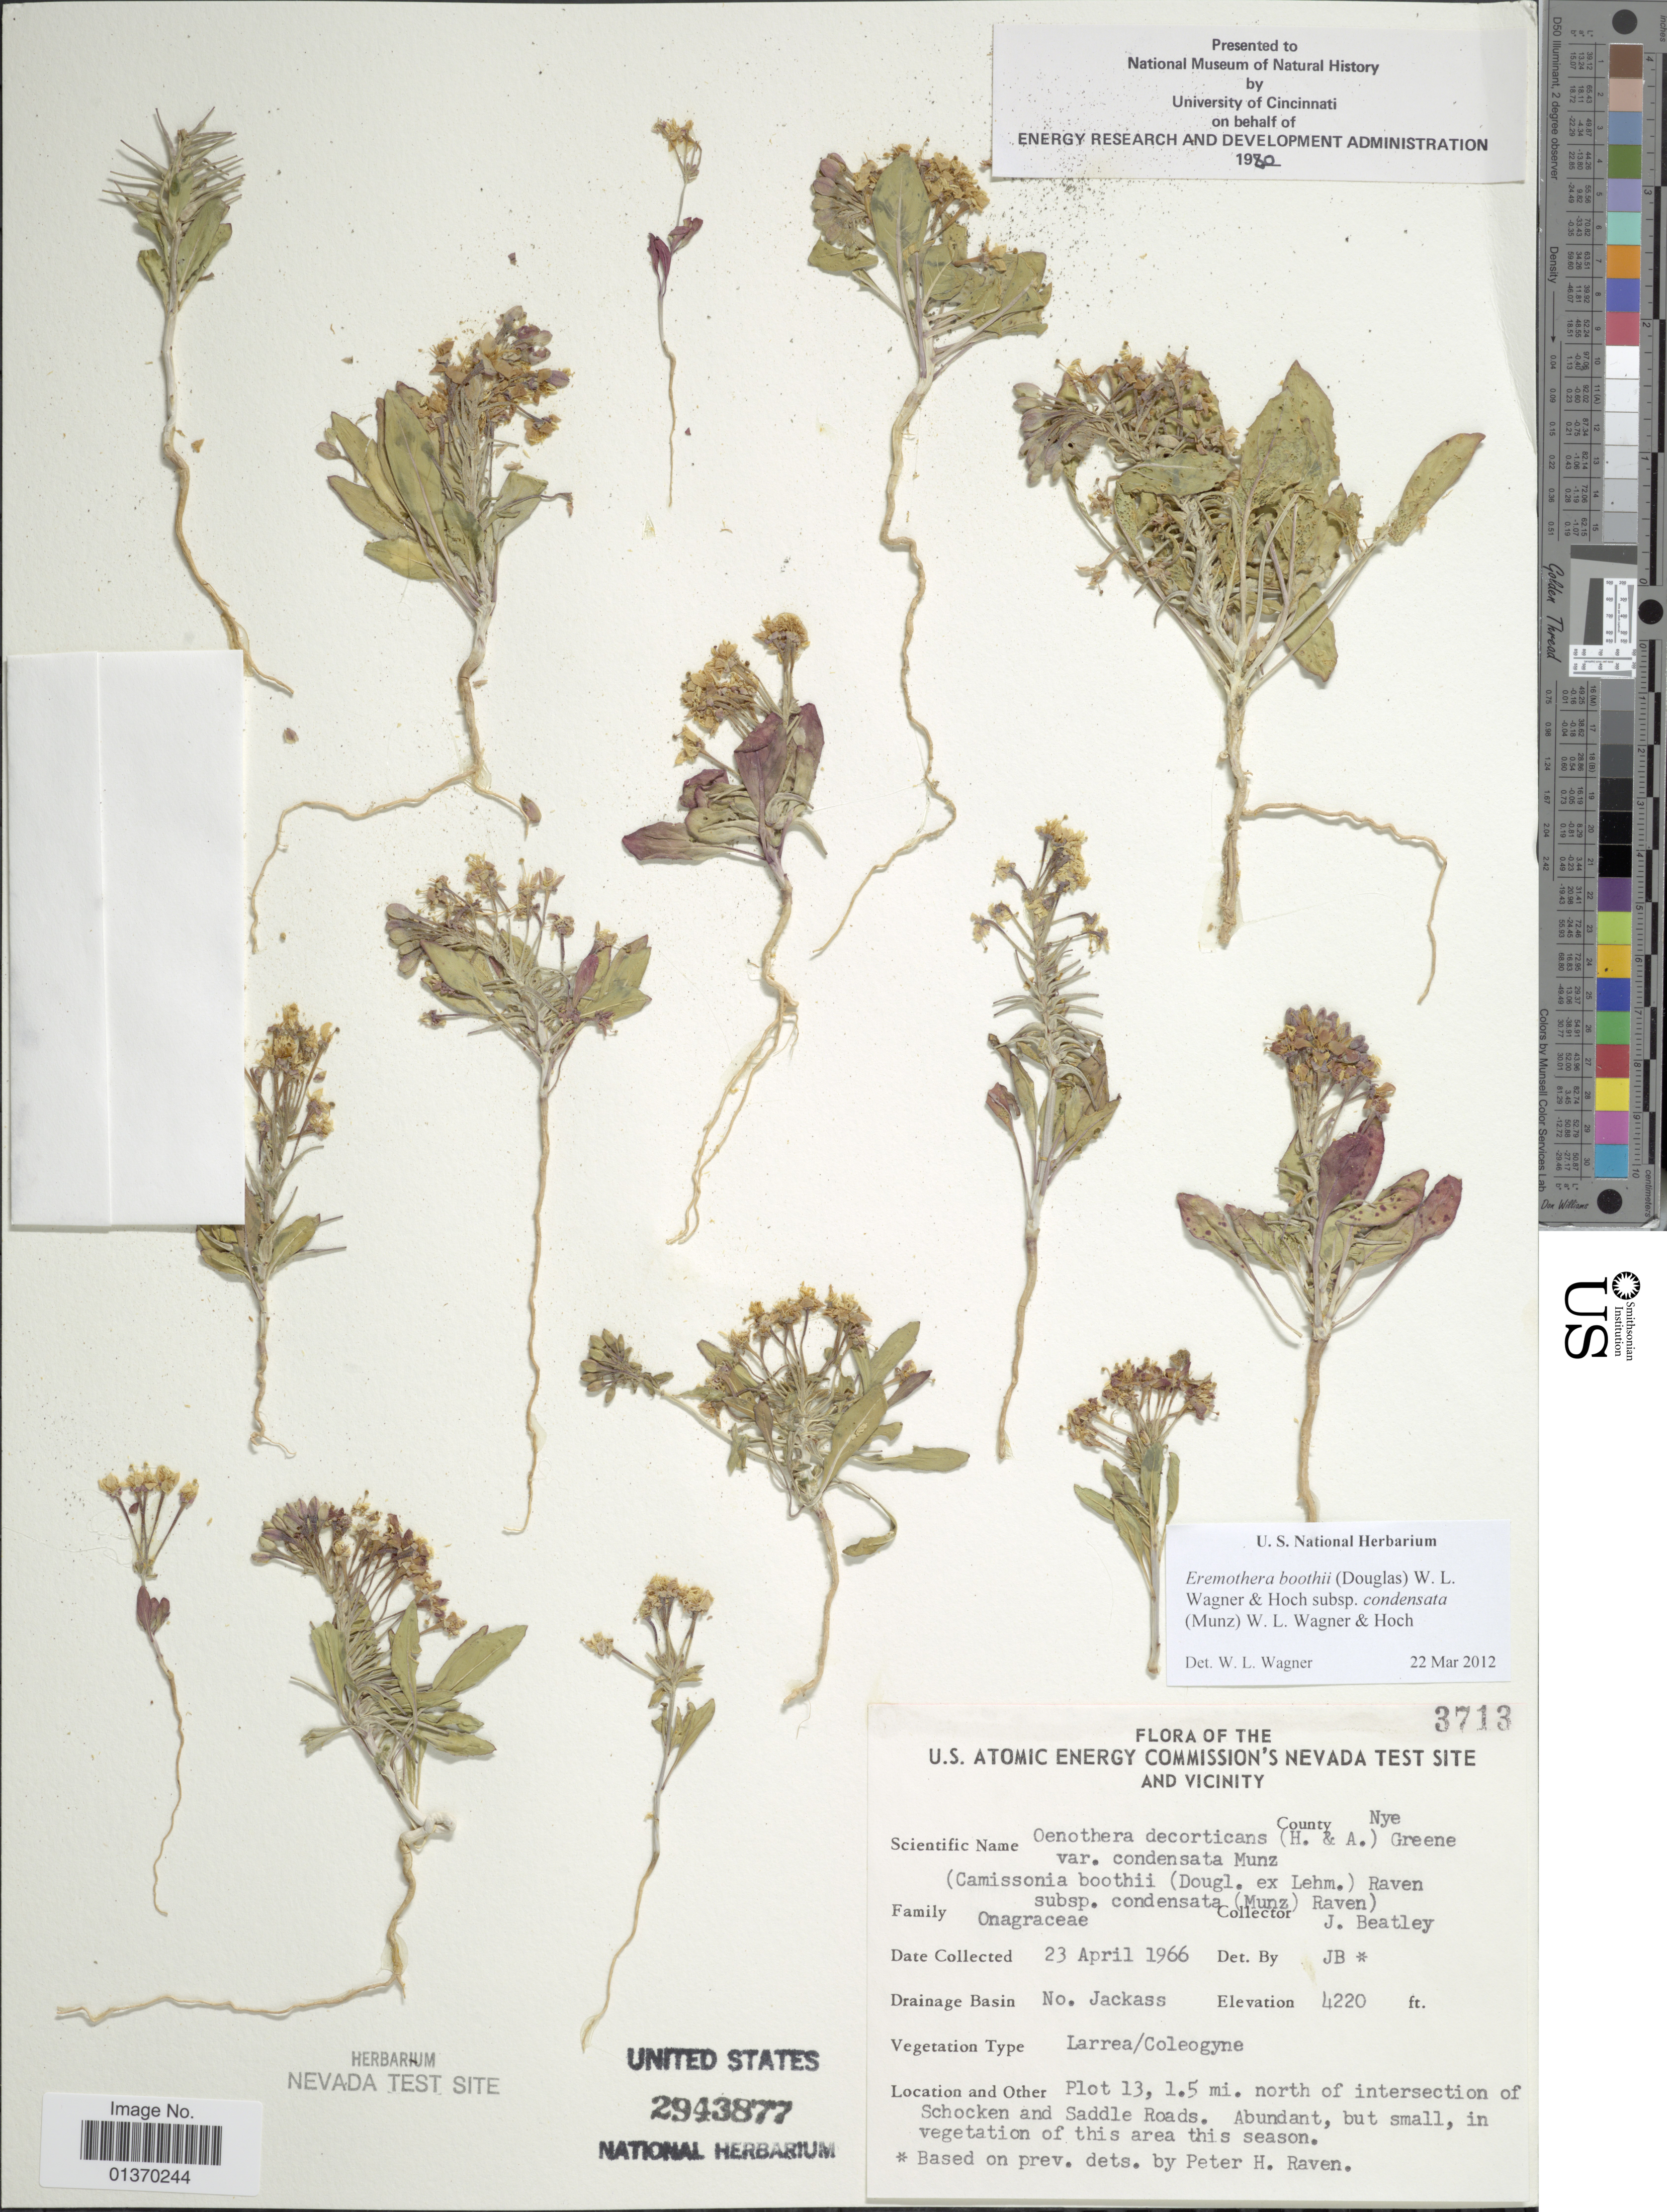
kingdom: Plantae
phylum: Tracheophyta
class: Magnoliopsida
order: Myrtales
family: Onagraceae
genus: Eremothera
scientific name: Eremothera boothii subsp. condensata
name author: (Munz) W.L. Wagner & Hoch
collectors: J. C. Beatley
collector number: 3713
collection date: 1966-04-23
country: United States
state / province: Nevada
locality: U. S. Atomic Energy Commission's Nevada Test Site and Vicinity, No. Jackass, Plot 13, 1.5 mi. north of intersection of Schocken and Saddle Roads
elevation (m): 1286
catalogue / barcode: US 2943877